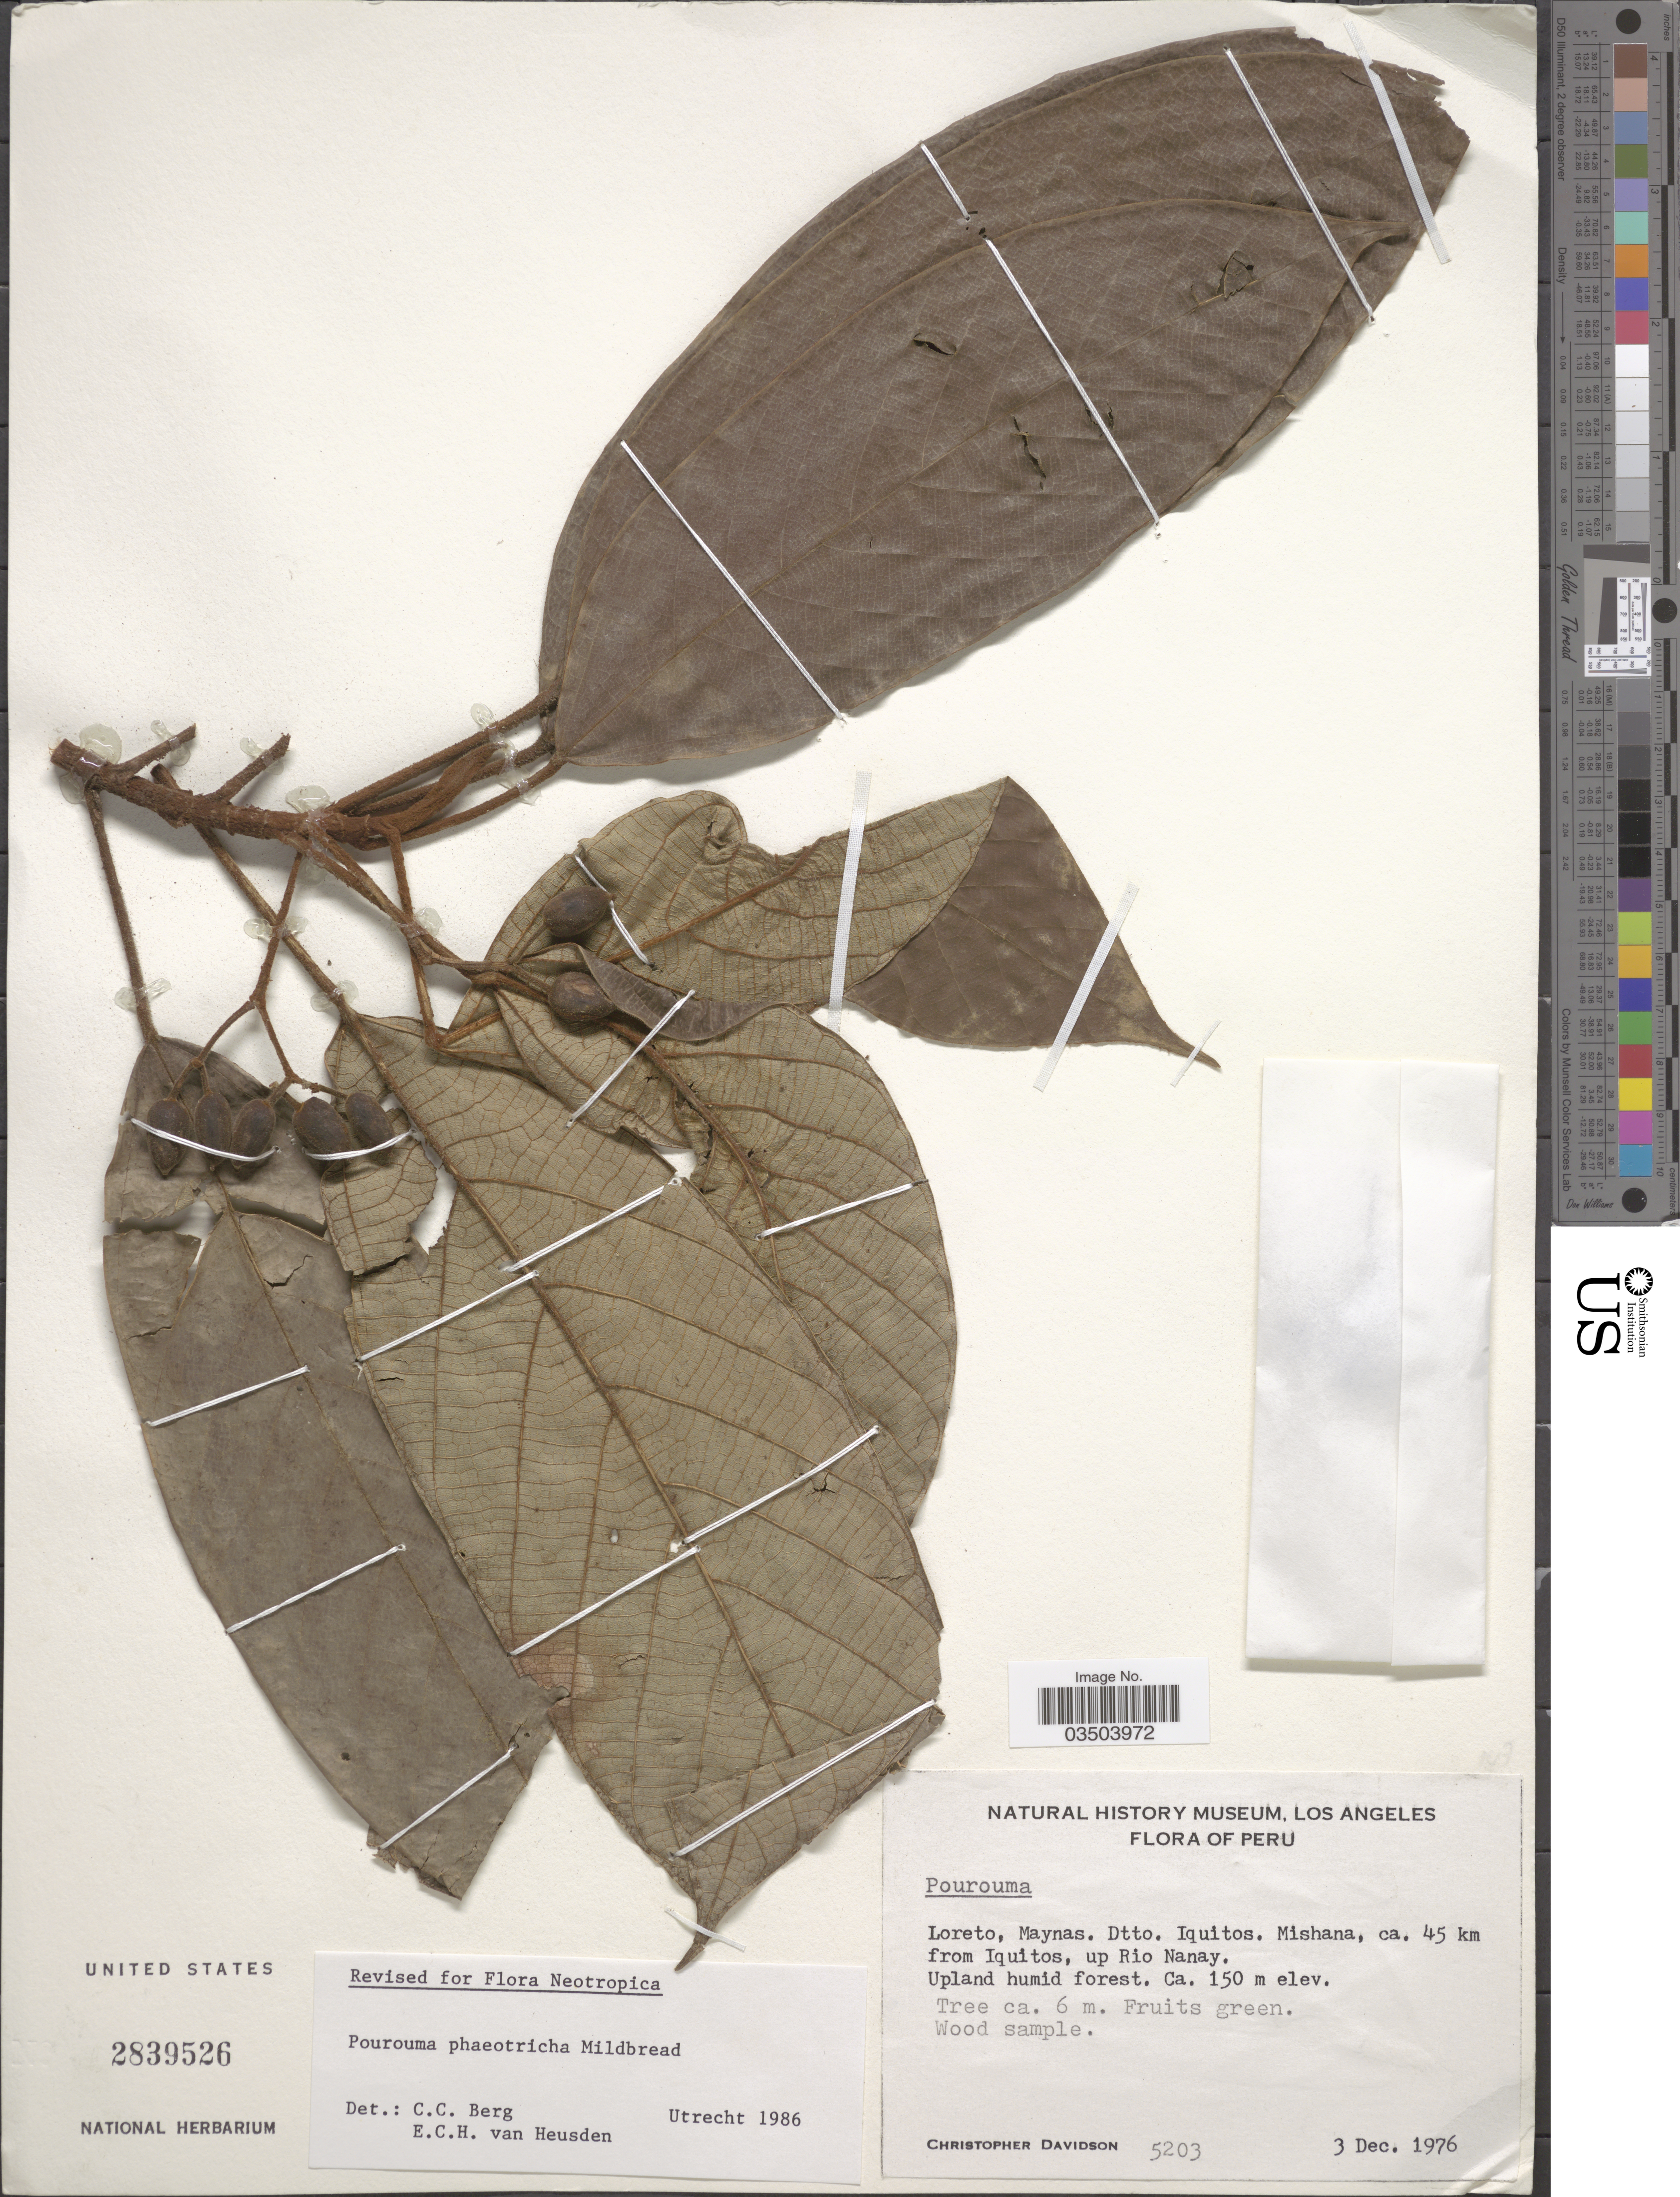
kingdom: Plantae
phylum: Tracheophyta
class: Magnoliopsida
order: Rosales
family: Urticaceae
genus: Pourouma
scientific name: Pourouma phaeotricha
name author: Mildbr.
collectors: C. Davidson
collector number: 5203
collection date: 1976-12-03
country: Peru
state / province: Loreto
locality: Maynas. Dtto. Iquitos. Mishana, ca. 45 km from Iquitos, up Rio Nanay.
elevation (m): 150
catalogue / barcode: US 2839526